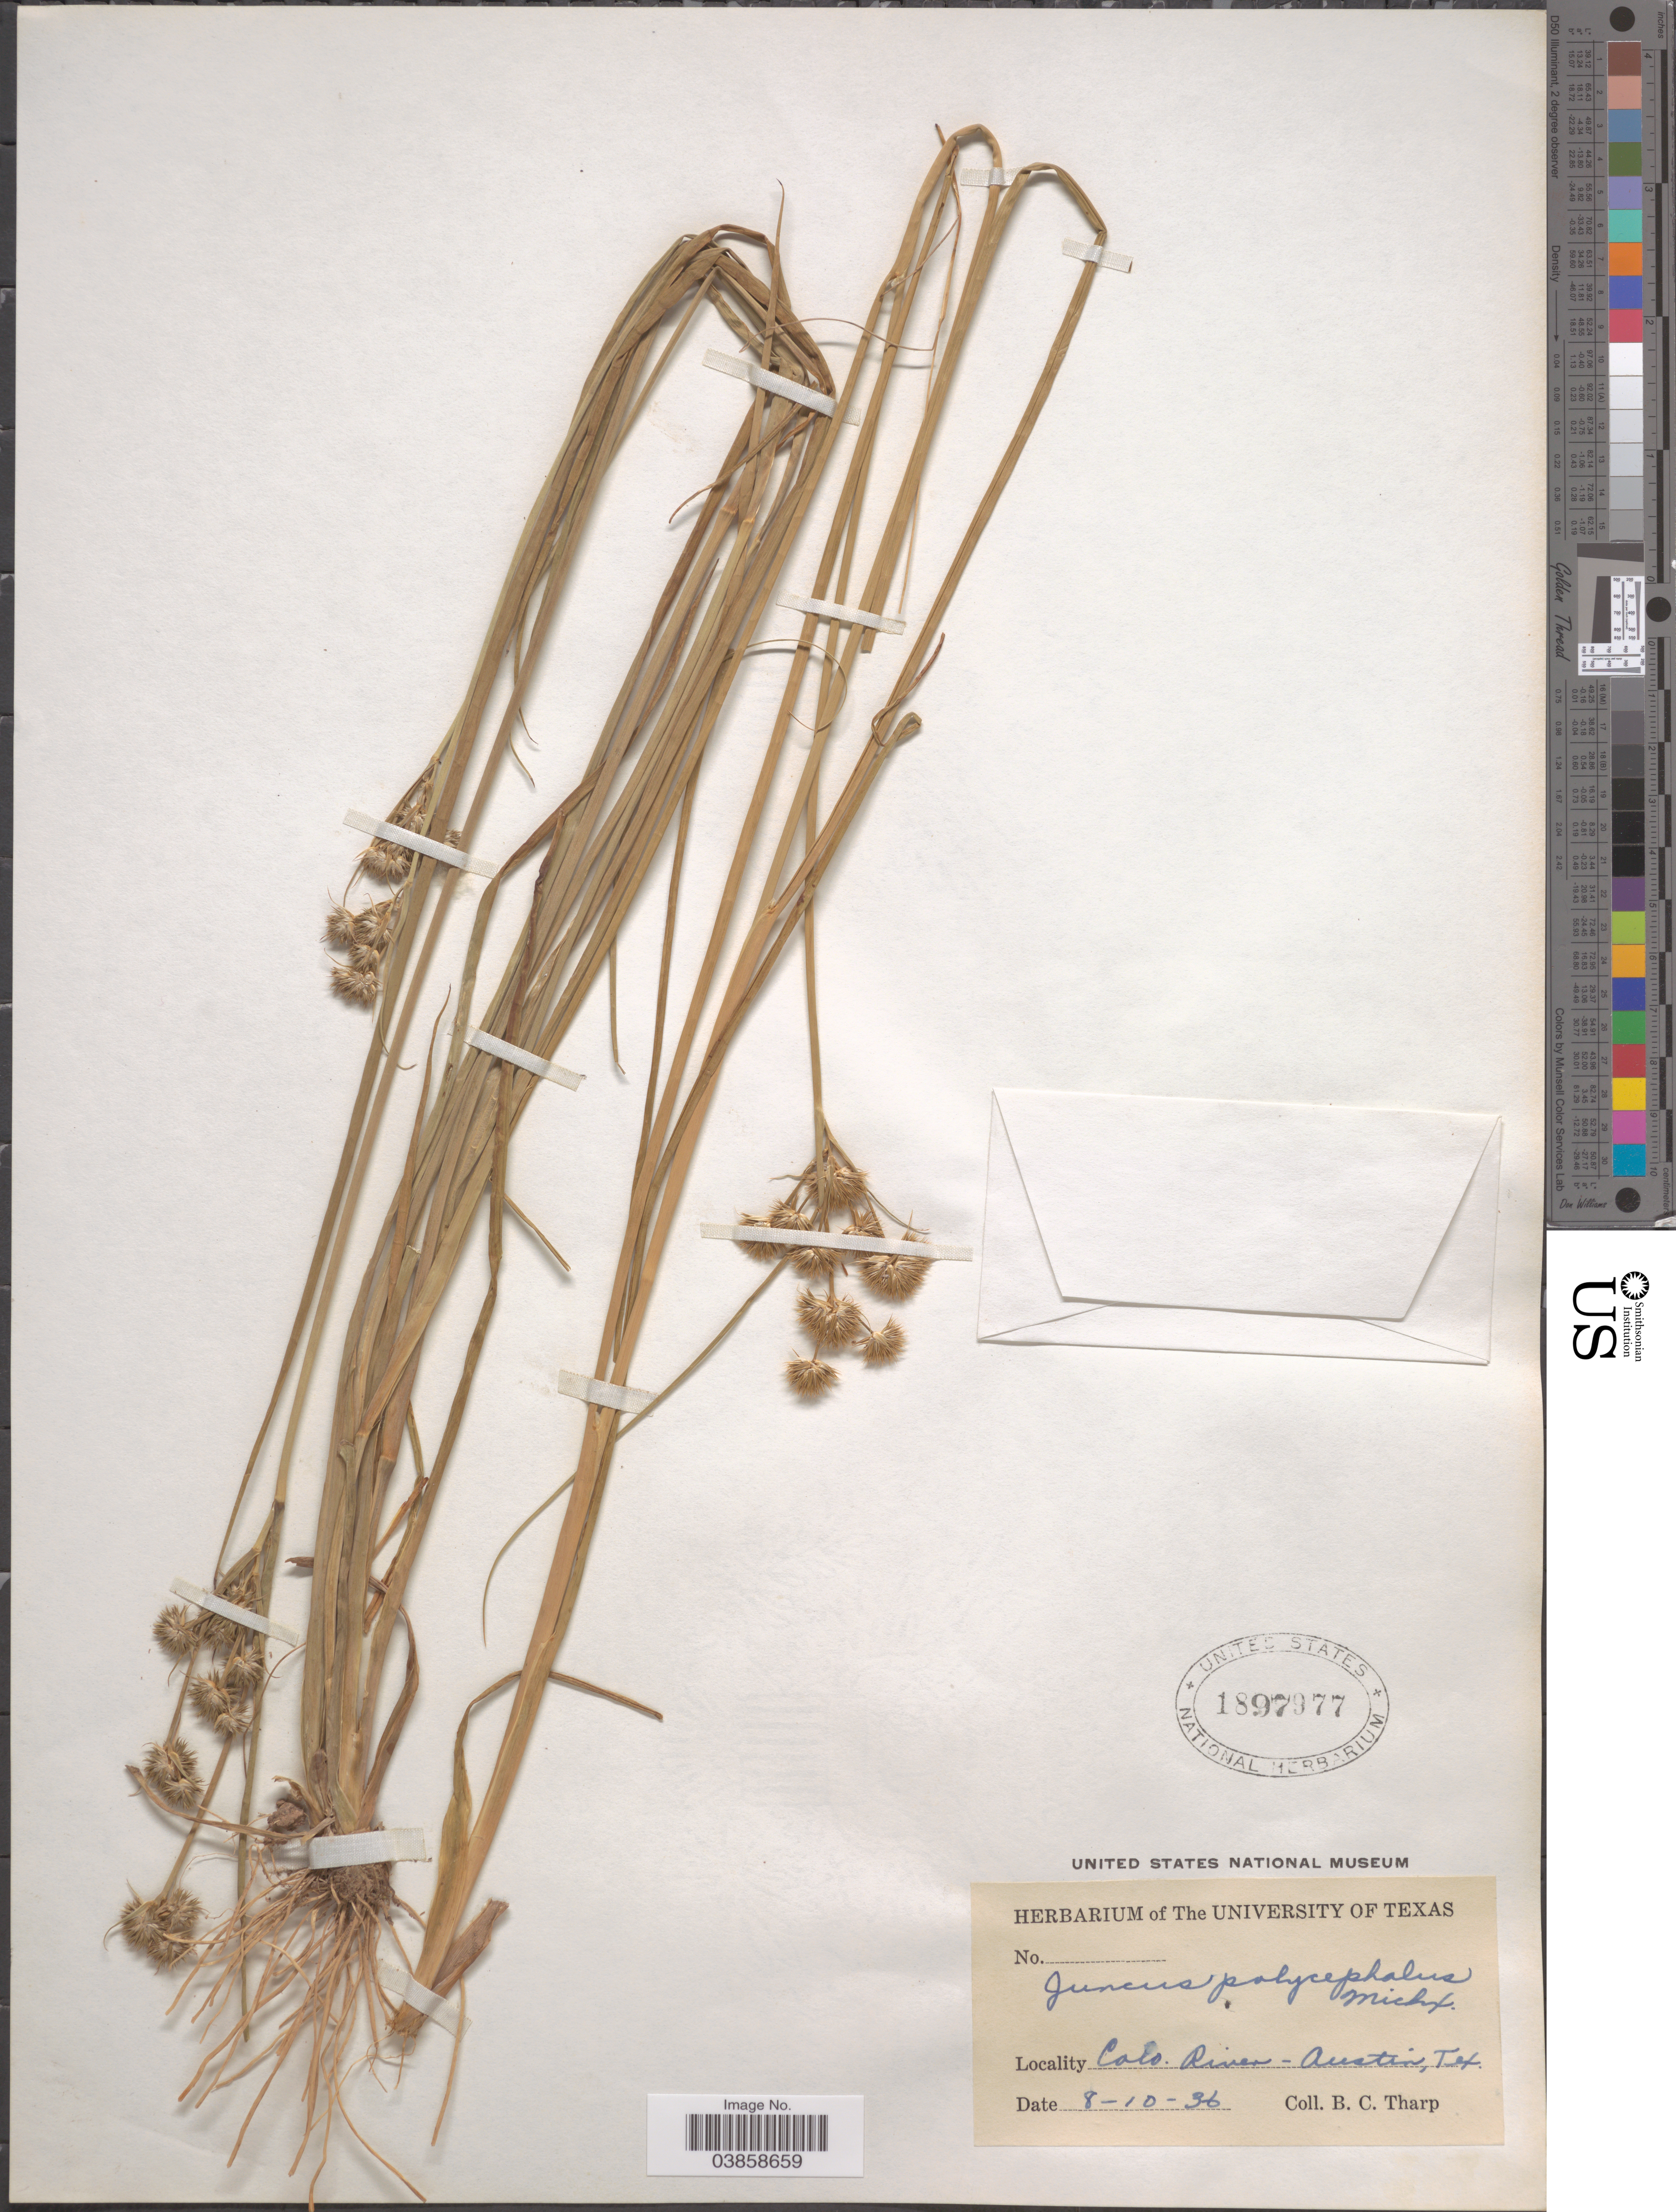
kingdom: Plantae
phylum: Tracheophyta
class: Liliopsida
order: Poales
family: Juncaceae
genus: Juncus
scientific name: Juncus validus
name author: Coville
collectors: B. C. Tharp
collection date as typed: Transcribed d/m/y: 10/8/36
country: United States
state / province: Texas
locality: Colo. River - Austin.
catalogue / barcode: US 1897977